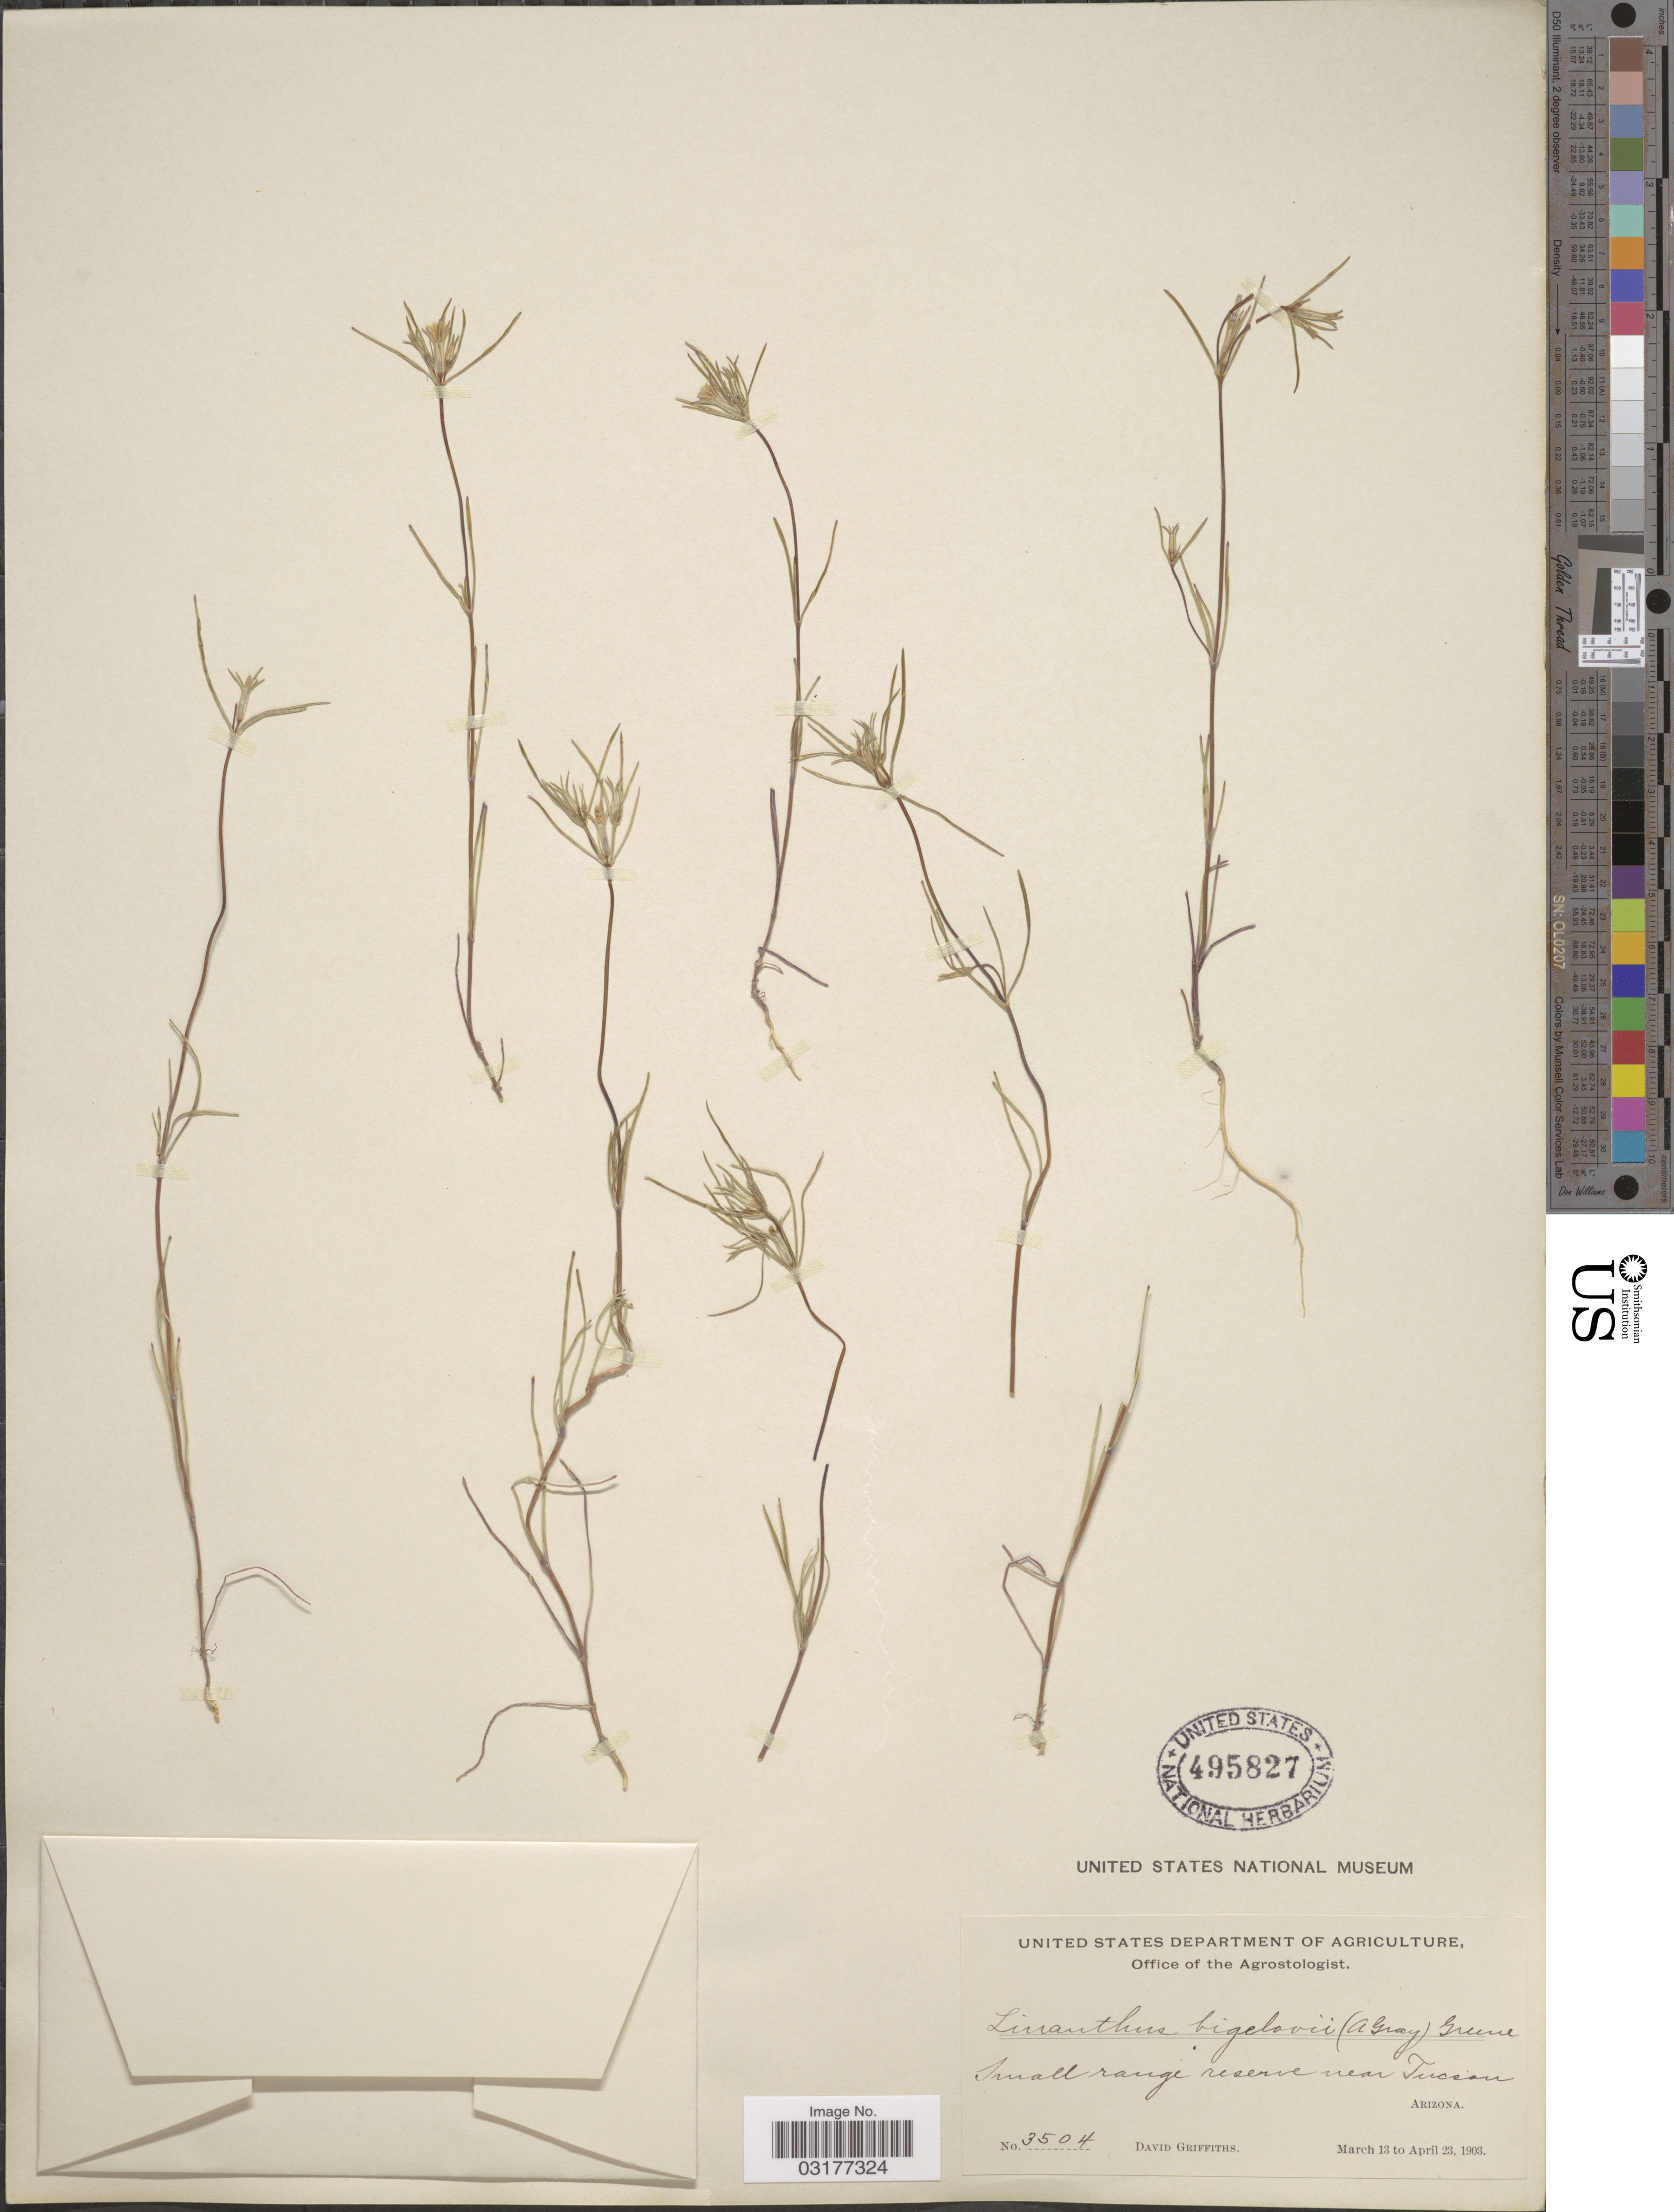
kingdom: Plantae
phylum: Tracheophyta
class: Magnoliopsida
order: Ericales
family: Polemoniaceae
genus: Linanthus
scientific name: Linanthus bigelovii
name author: (A. Gray) Greene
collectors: D. Griffiths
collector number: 3504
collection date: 1903-03-13/1903-04-23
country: United States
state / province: Arizona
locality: Small range reserve near Tucson.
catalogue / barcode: US 495827